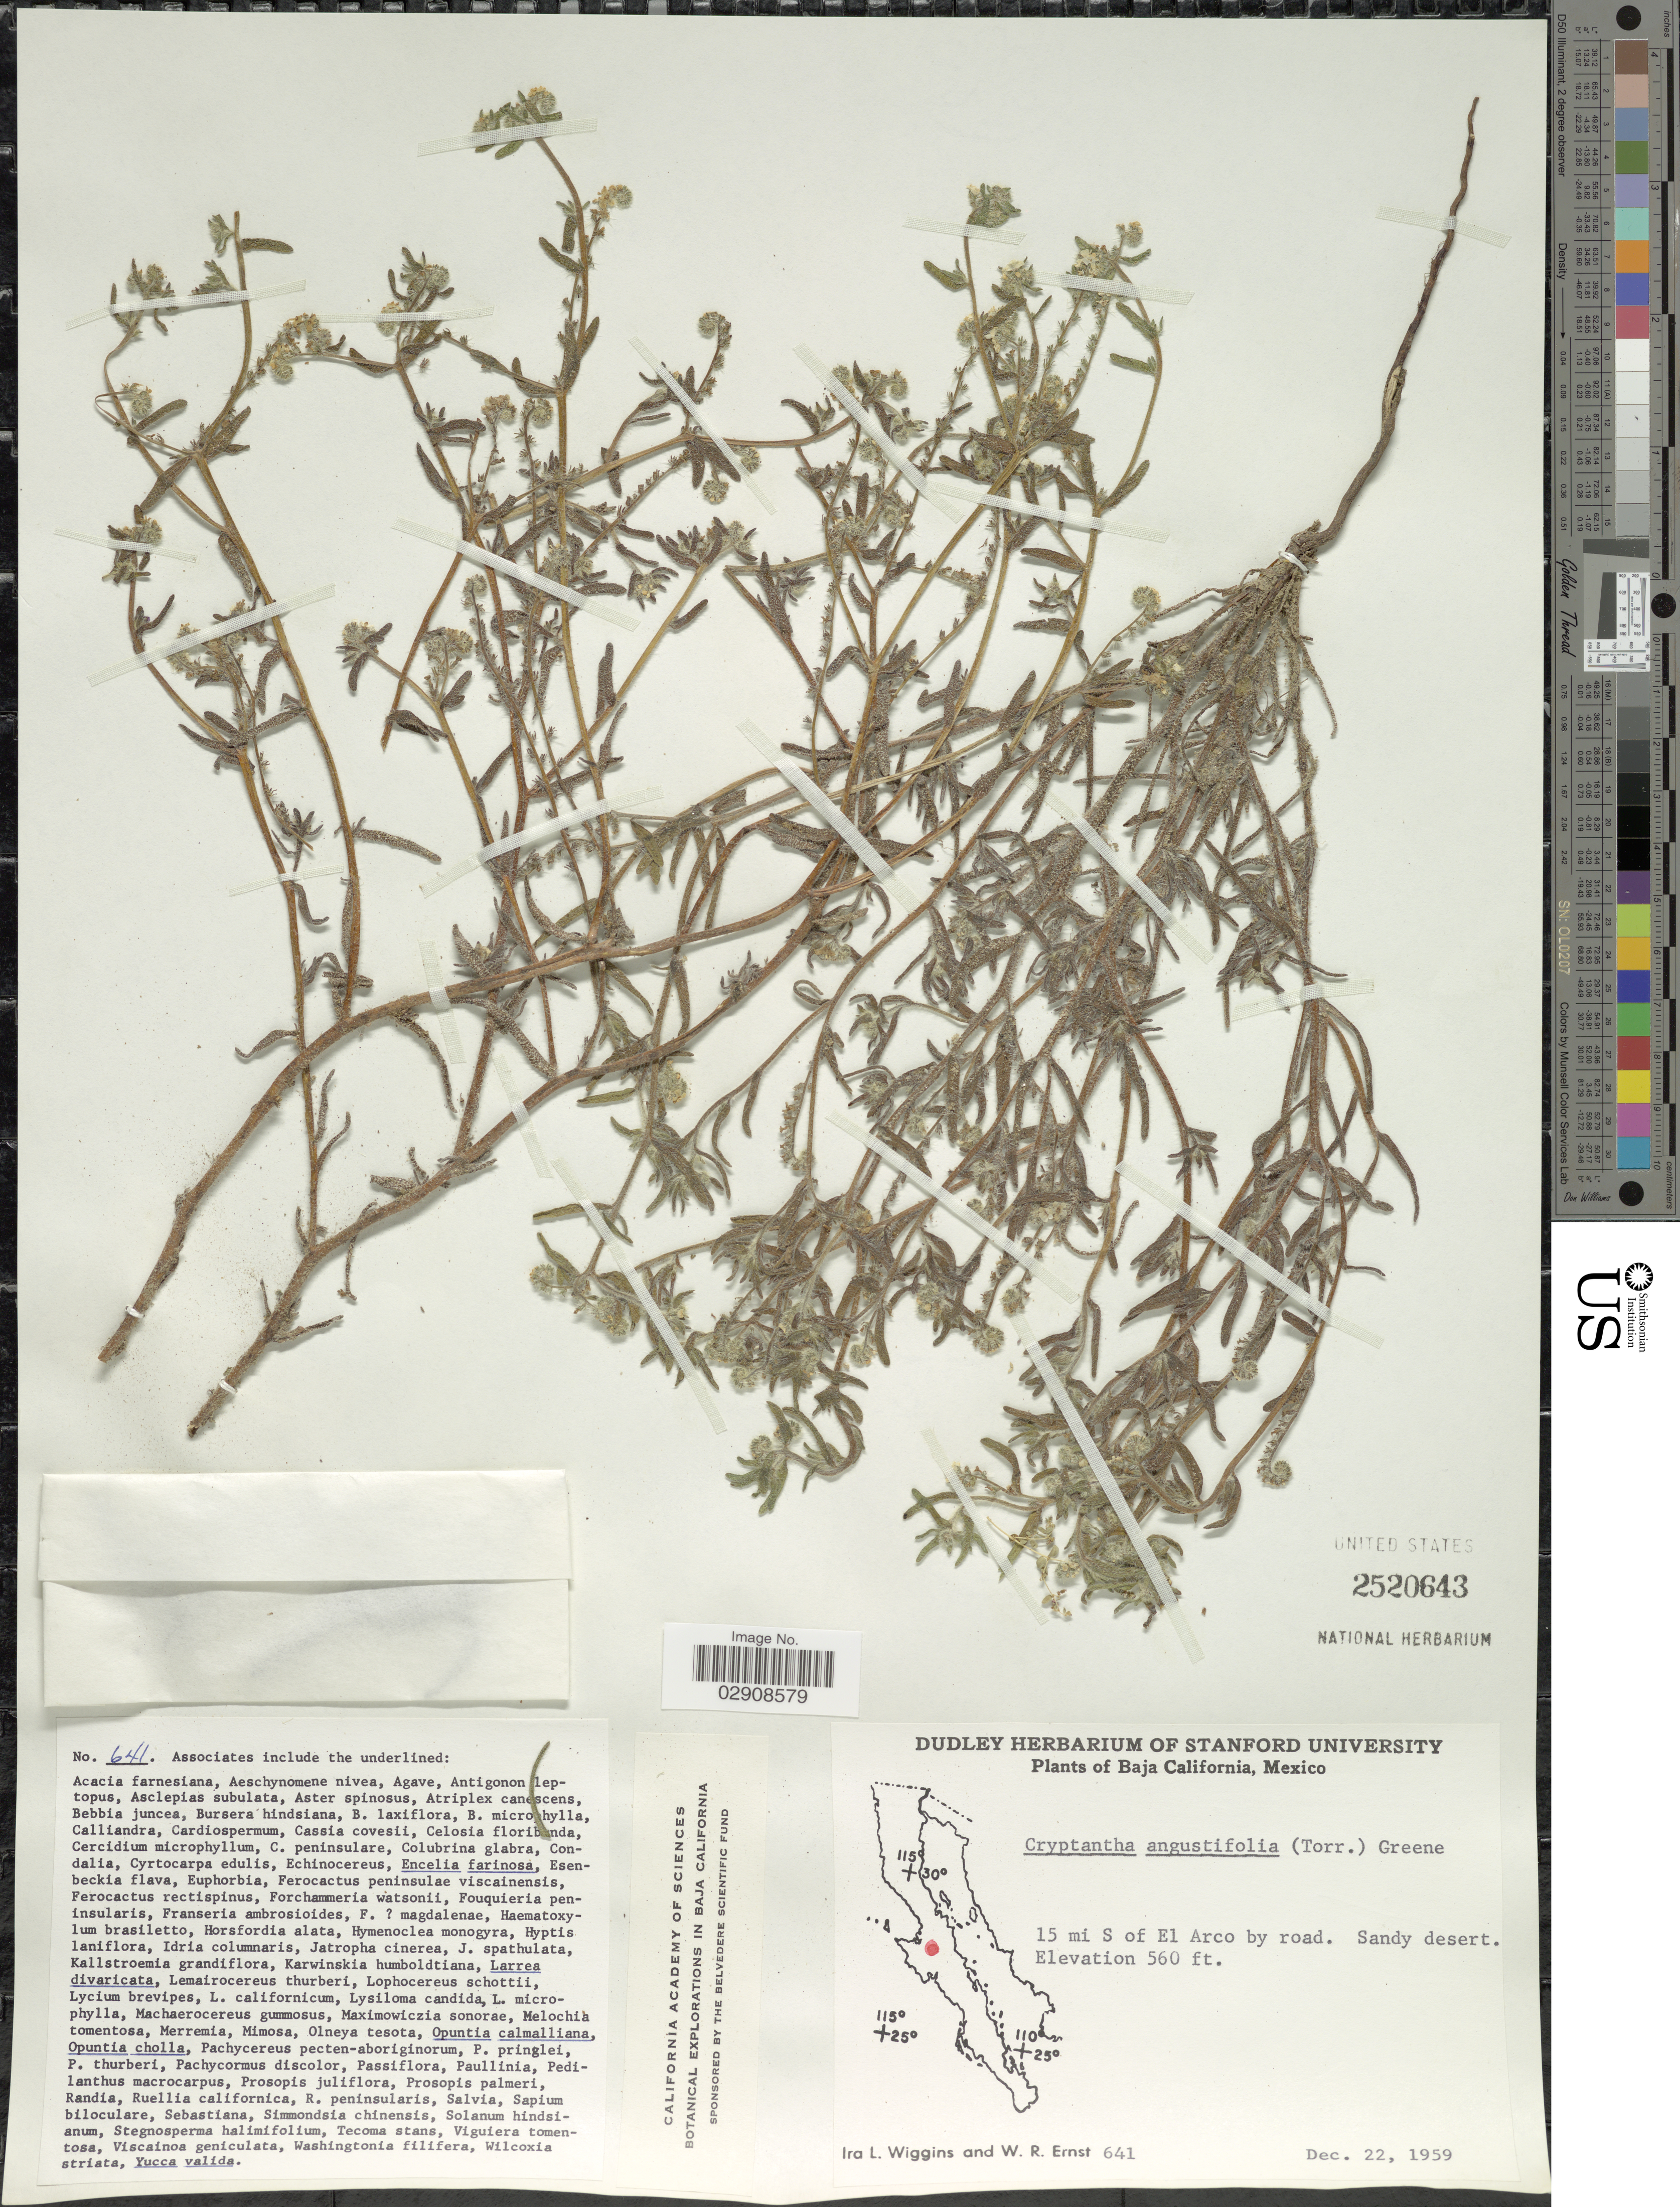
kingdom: Plantae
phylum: Tracheophyta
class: Magnoliopsida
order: Boraginales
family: Boraginaceae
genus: Cryptantha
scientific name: Cryptantha angustifolia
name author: (Torr.) Greene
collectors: I. L. Wiggins & W. R. Ernst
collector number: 641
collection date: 1959-12-22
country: Mexico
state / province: Baja California Norte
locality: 15 mi S of El Arco by road.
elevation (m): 171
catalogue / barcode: US 2520643